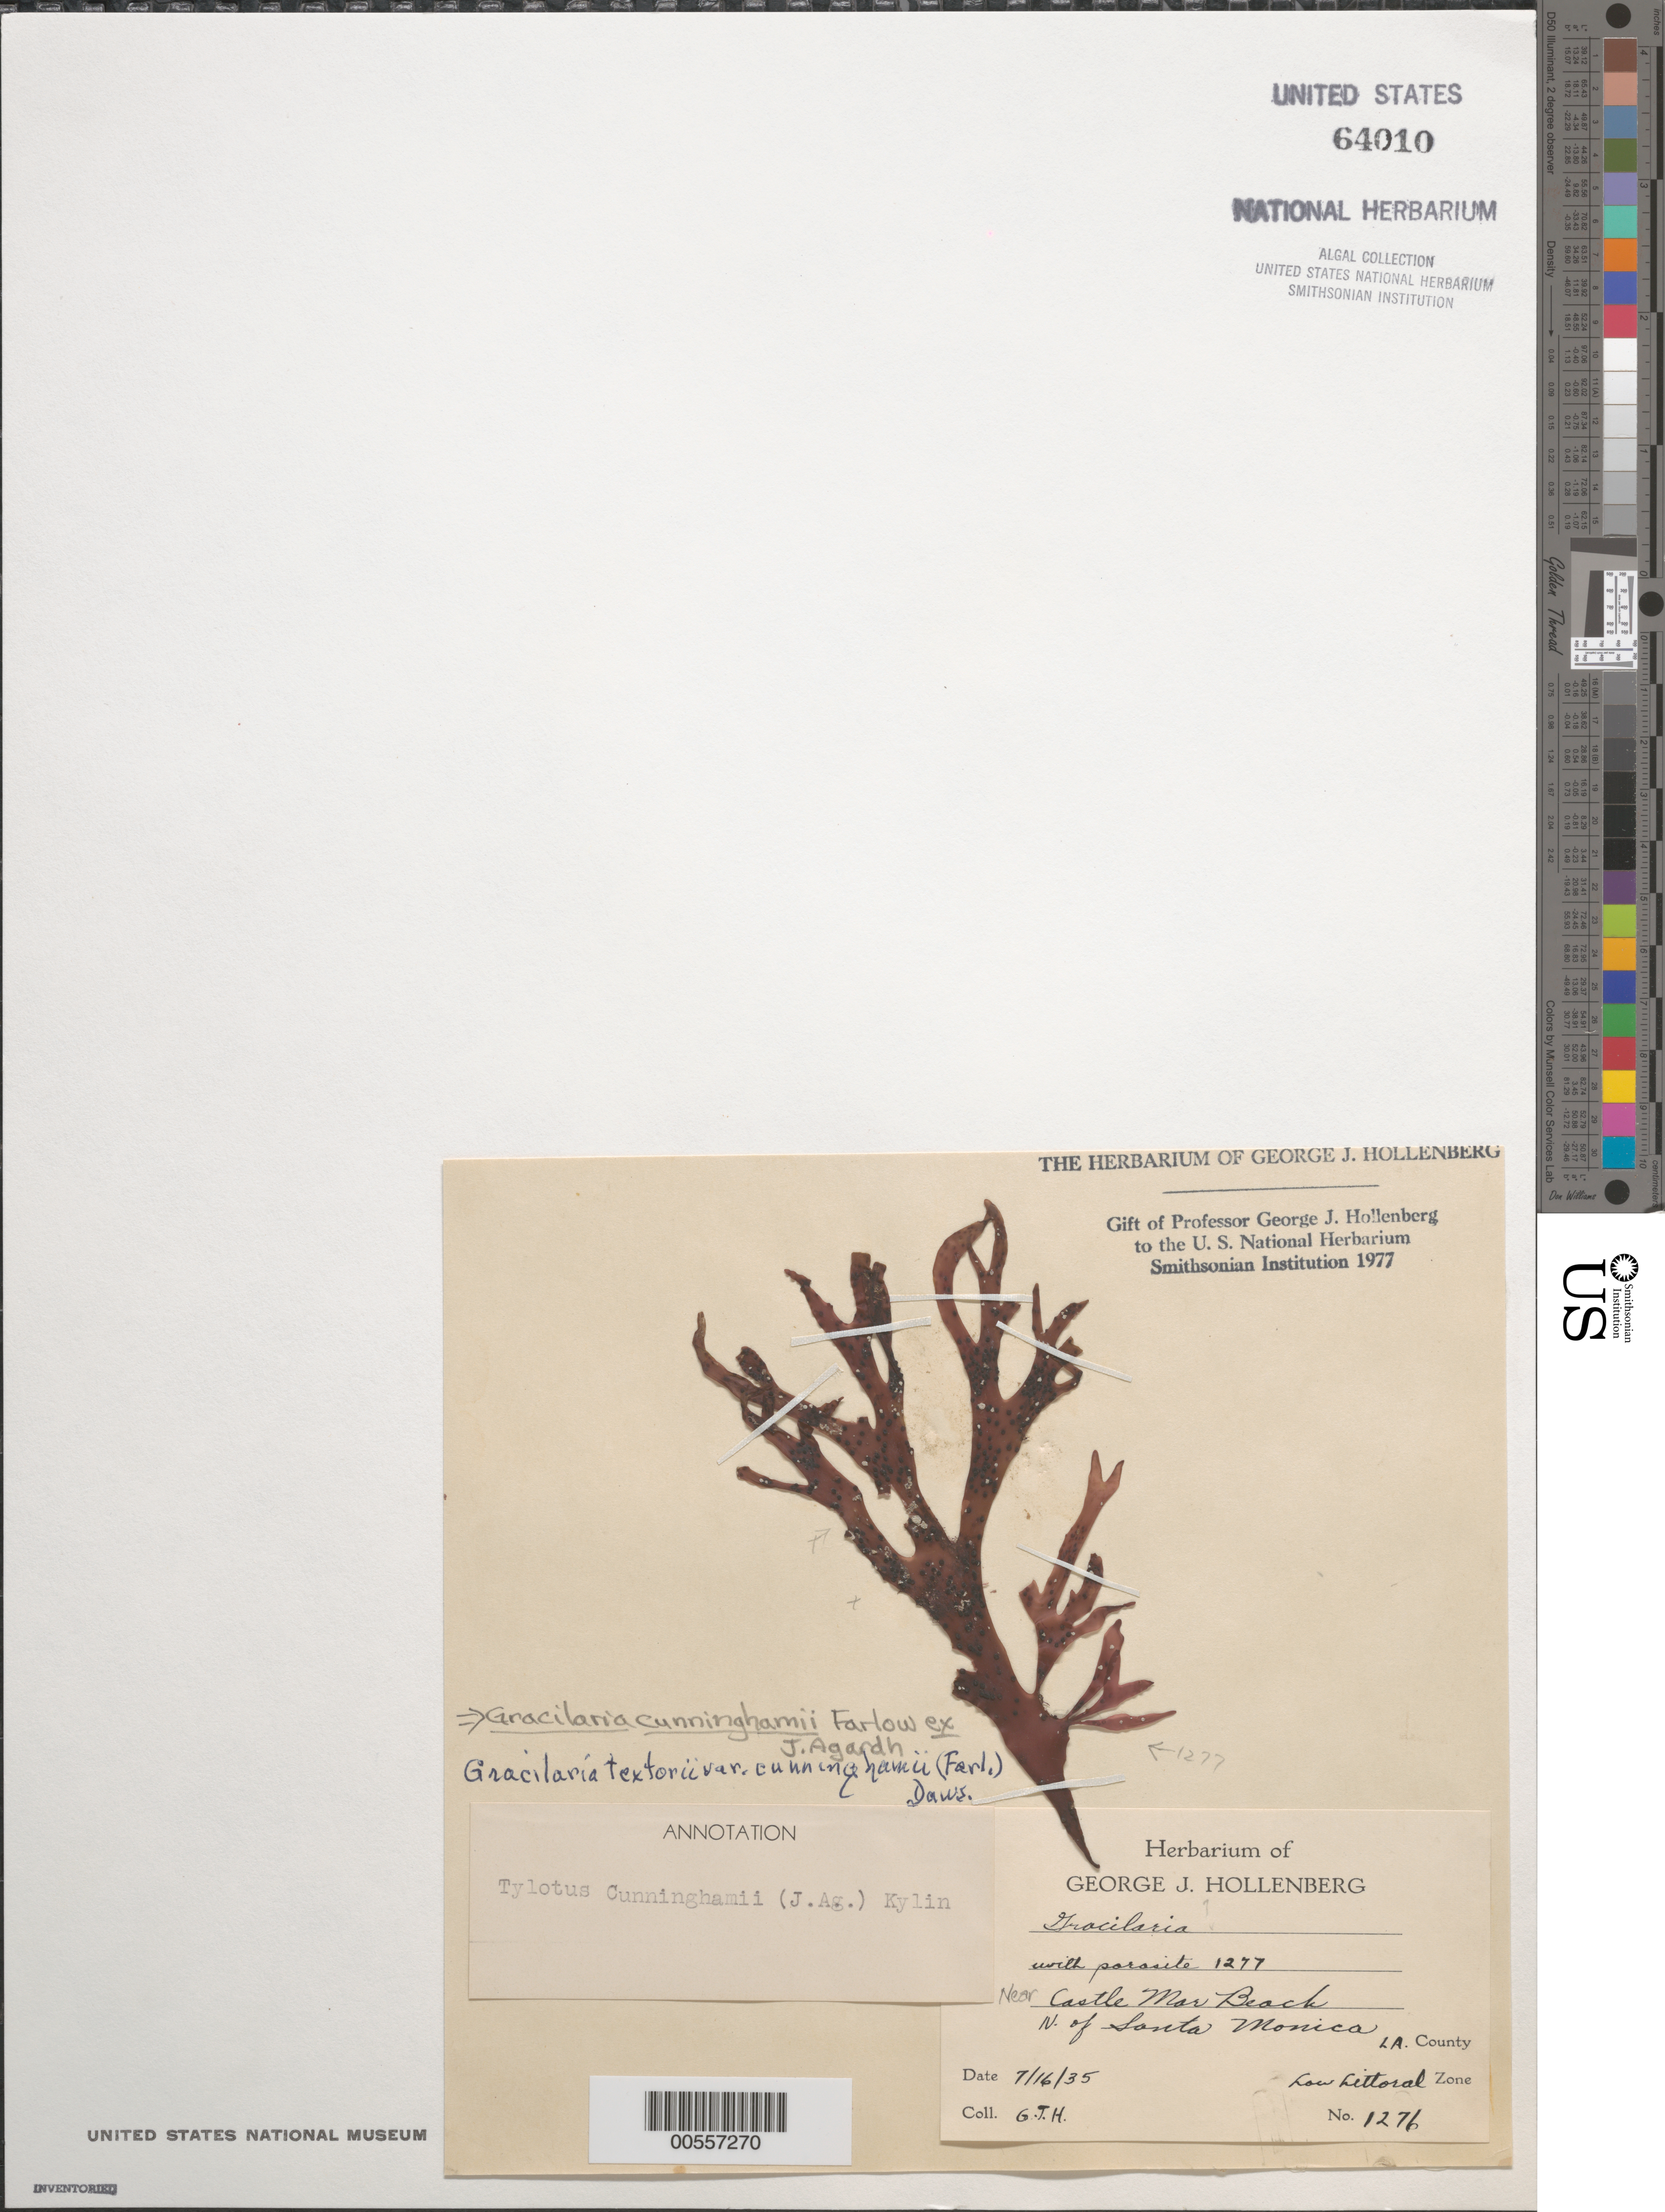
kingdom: Plantae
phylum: Rhodophyta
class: Florideophyceae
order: Gracilariales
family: Gracilariaceae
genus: Gracilaria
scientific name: Gracilaria textorii var. cunninghamii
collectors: G. Hollenberg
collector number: GJH 1276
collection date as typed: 16 Jul 1935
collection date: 1935-07-16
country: United States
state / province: California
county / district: Los Angeles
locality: Near Castle Mar Beach, north of Santa Monica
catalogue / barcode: US 64010